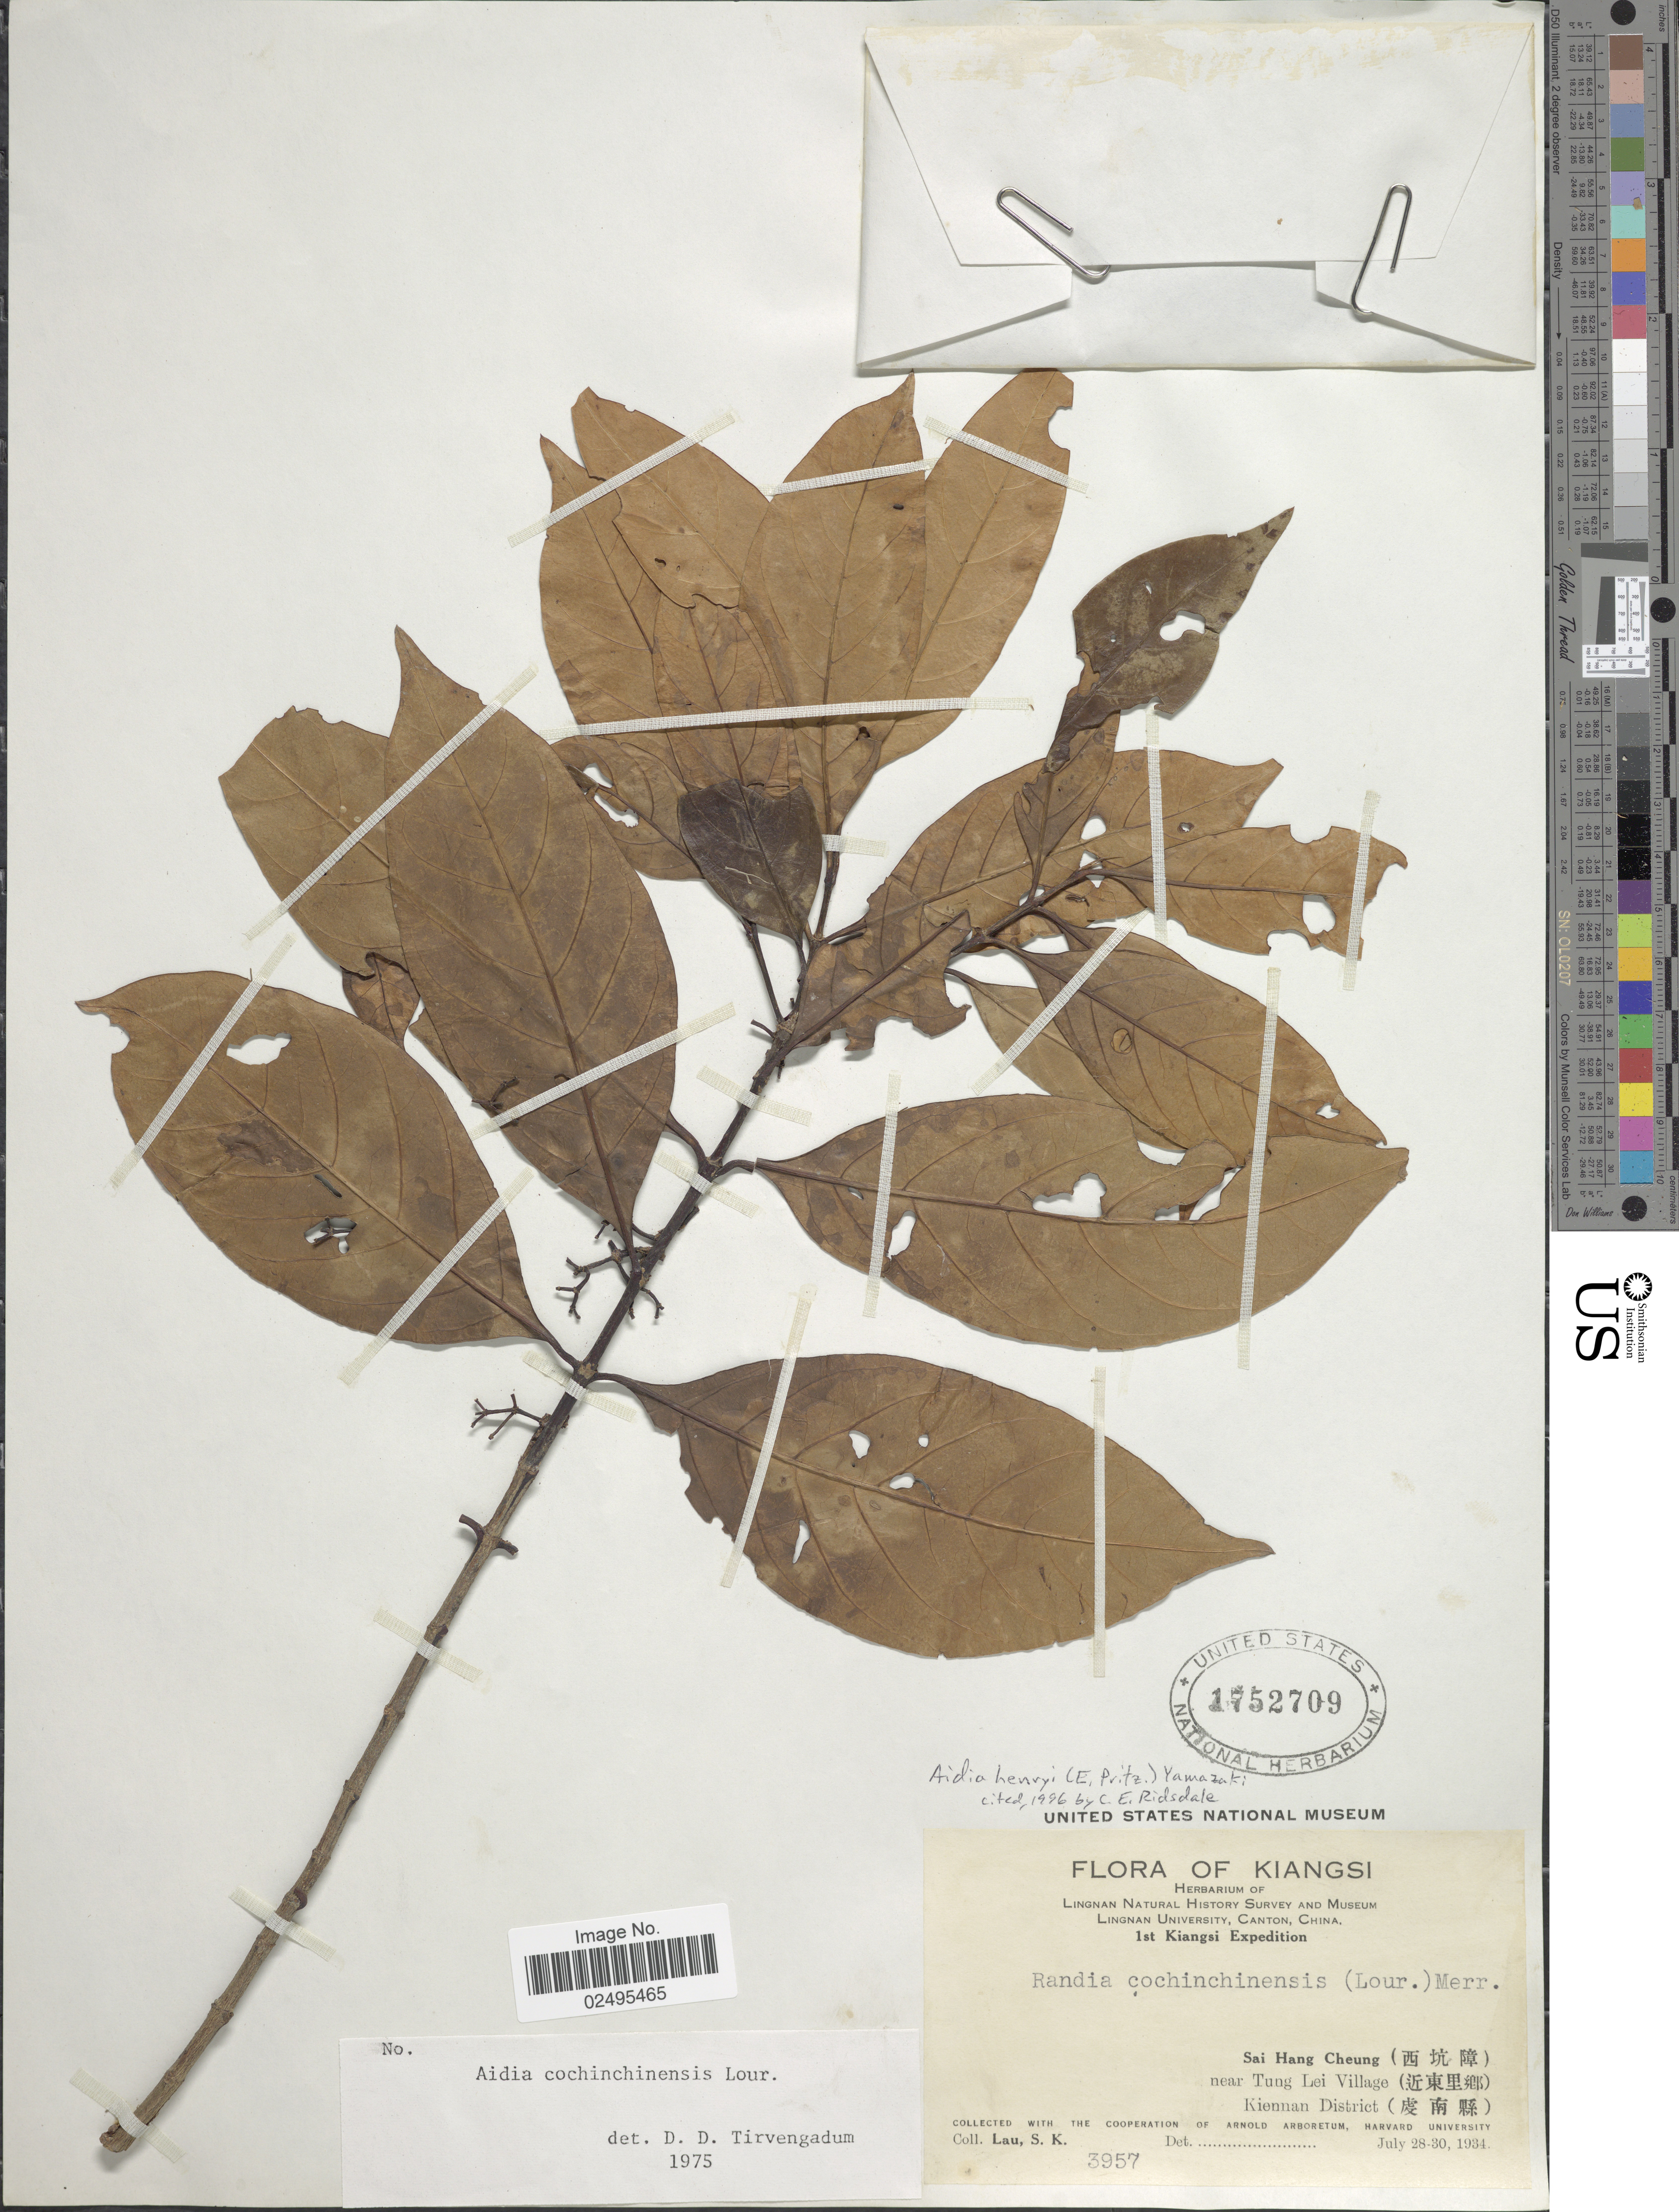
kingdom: Plantae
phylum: Tracheophyta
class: Magnoliopsida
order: Gentianales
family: Rubiaceae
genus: Aidia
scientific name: Aidia henryi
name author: (E. Pritz.) T. Yamaz.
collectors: S. K. Lau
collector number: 3957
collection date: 1934-07-28/1934-07-30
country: China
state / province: Jiangxi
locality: Kiangsi, Sai Hang Cheung, near Tung Lei Village, Kiennan District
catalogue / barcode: US 1752709